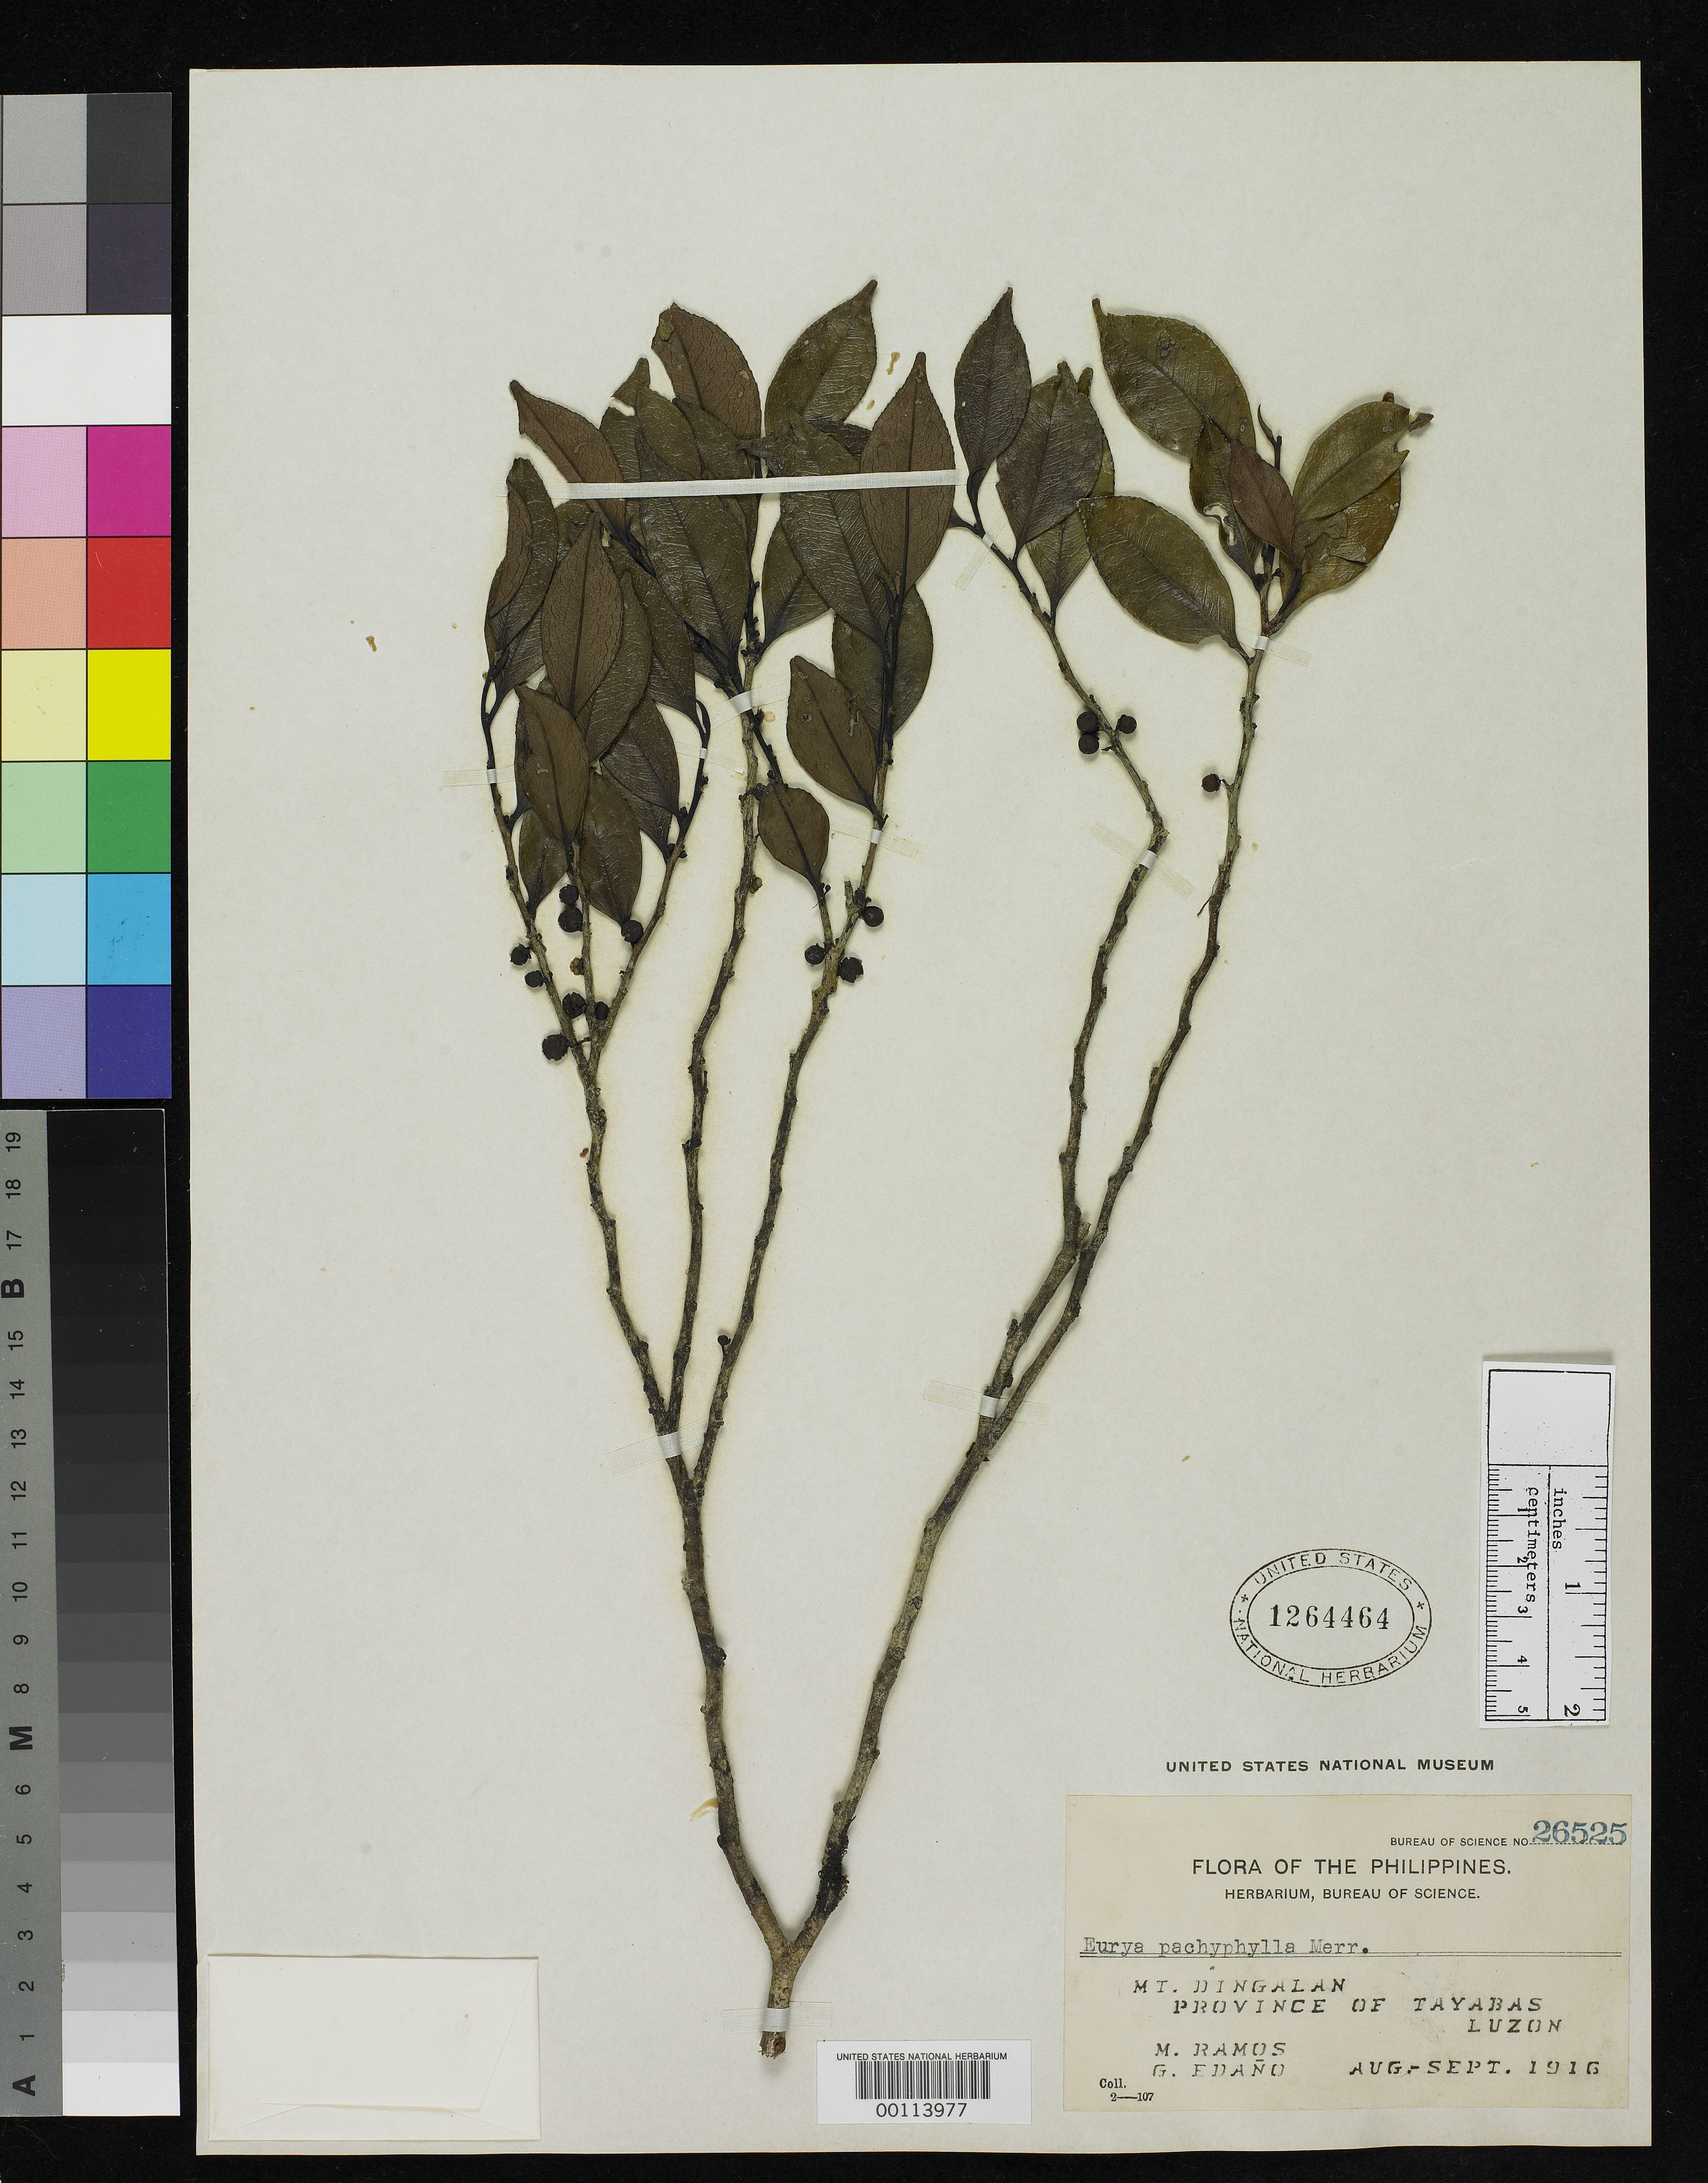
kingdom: Plantae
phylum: Tracheophyta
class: Magnoliopsida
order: Ericales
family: Pentaphylacaceae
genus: Eurya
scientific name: Eurya pachyphylla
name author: Merr.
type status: Isotype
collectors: M. Ramos & G. E. Edaño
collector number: Bur. Sci. 26525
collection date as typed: Aug 1916 to -- Sep 1916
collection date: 1916-08/1916-09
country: Philippines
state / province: Calabarzon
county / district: Quezon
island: Luzon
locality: Mt. Dingalan.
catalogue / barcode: US 1264464